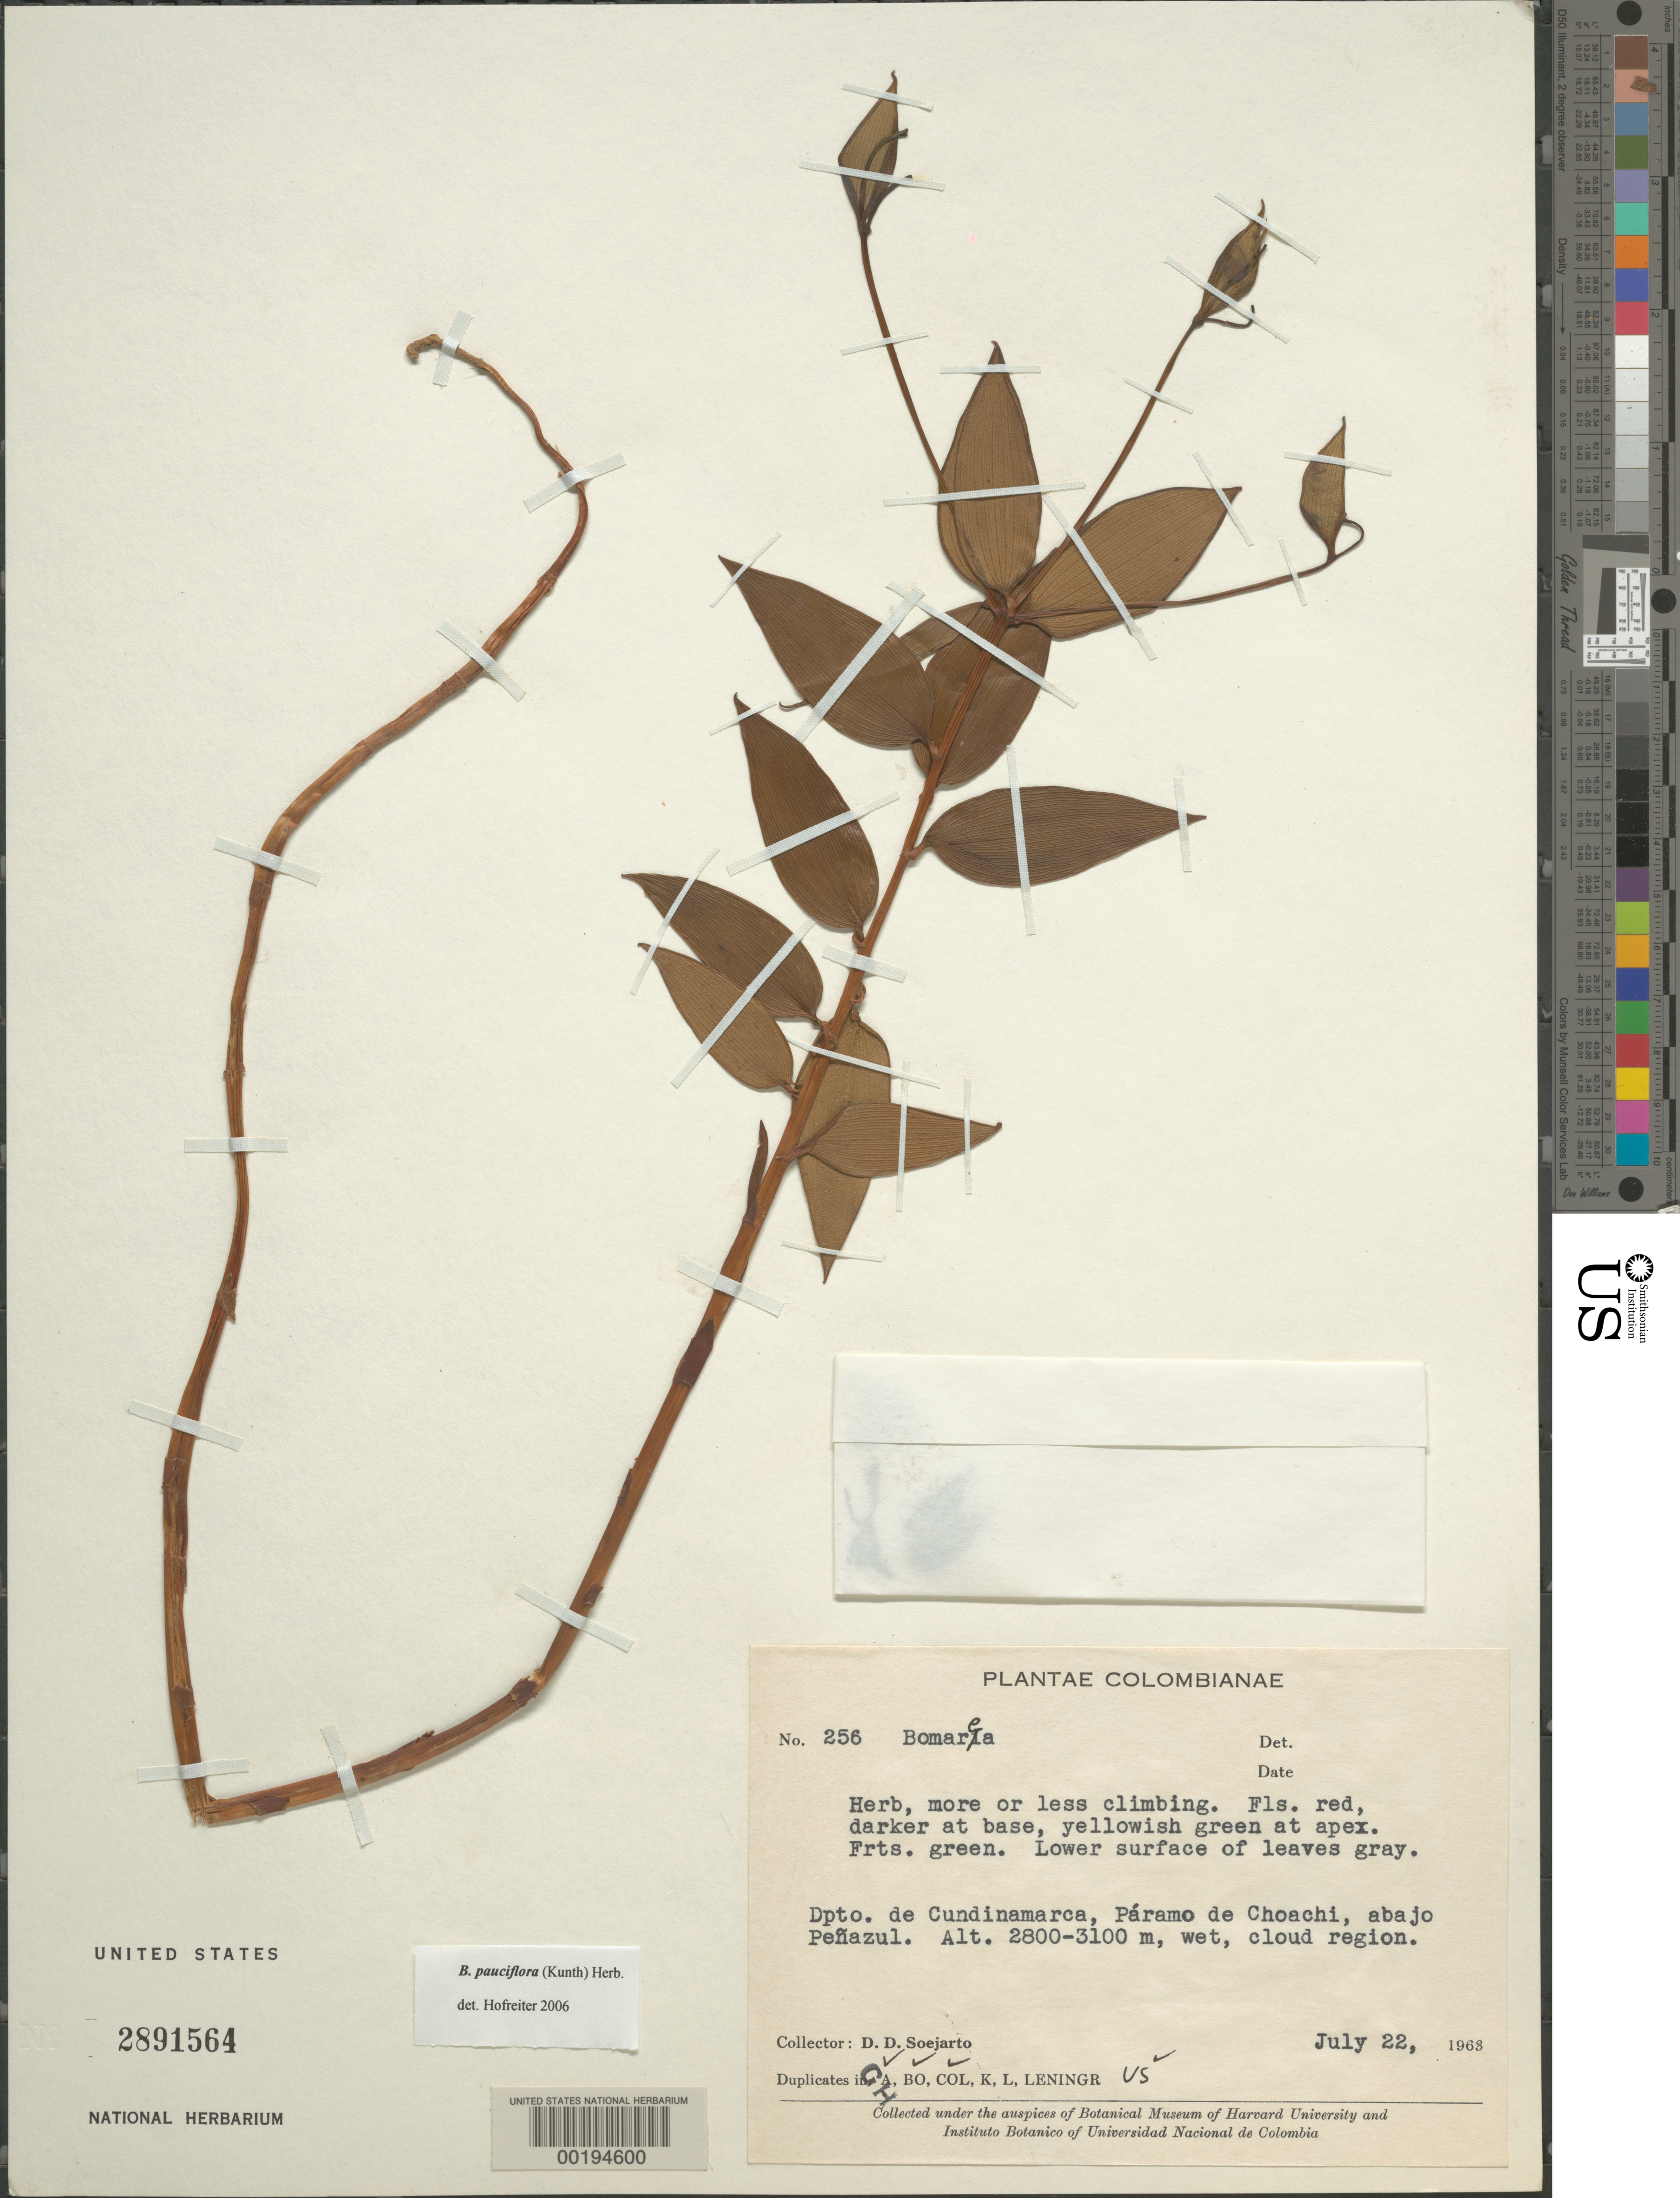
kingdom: Plantae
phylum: Tracheophyta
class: Liliopsida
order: Liliales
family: Alstroemeriaceae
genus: Bomarea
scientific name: Bomarea sp.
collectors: D. D. Soejarto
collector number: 256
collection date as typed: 22 Jul 1963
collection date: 1963-07-22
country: Colombia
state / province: Cundinamarca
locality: Paramo de Choachi, below Penazul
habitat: Wet, cloud region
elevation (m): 2800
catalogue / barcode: US 2891564